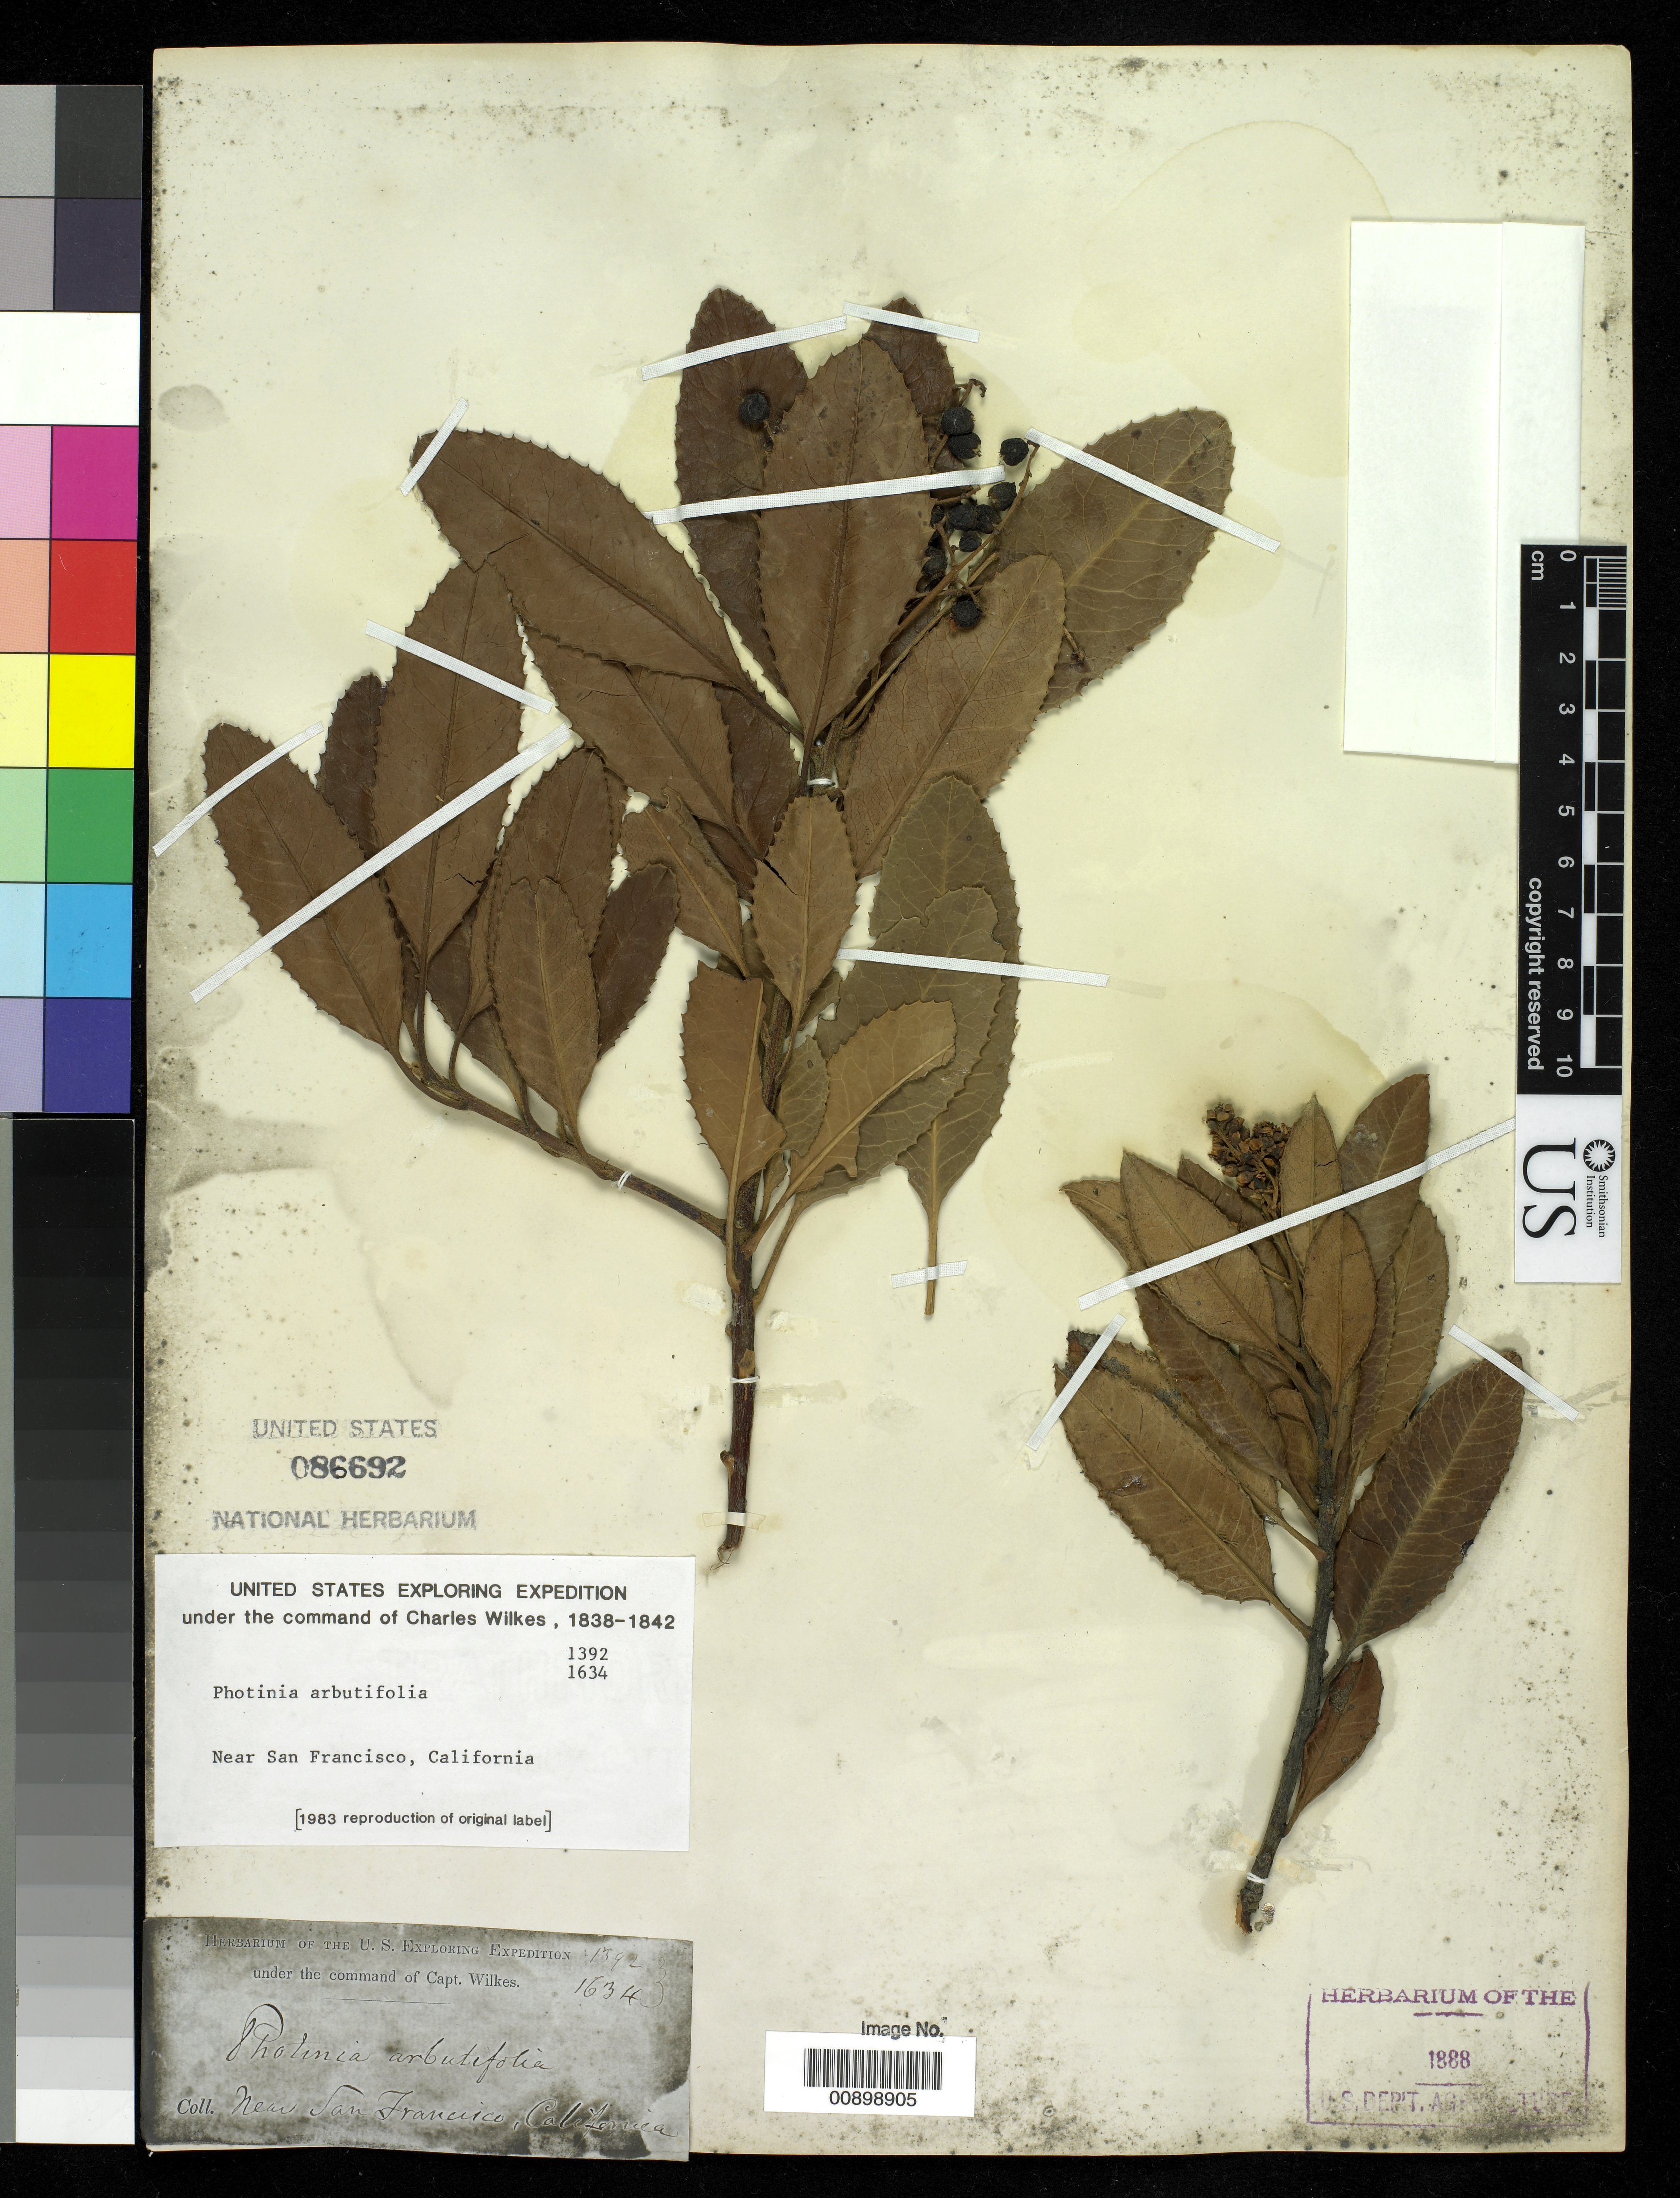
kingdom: Plantae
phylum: Tracheophyta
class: Magnoliopsida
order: Rosales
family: Rosaceae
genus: Photinia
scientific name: Photinia arbutifolia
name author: Lindl.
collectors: Wilkes Explor. Exped.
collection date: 1838/1842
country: United States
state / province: California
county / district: San Francisco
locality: near San Francisco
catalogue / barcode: US 86692